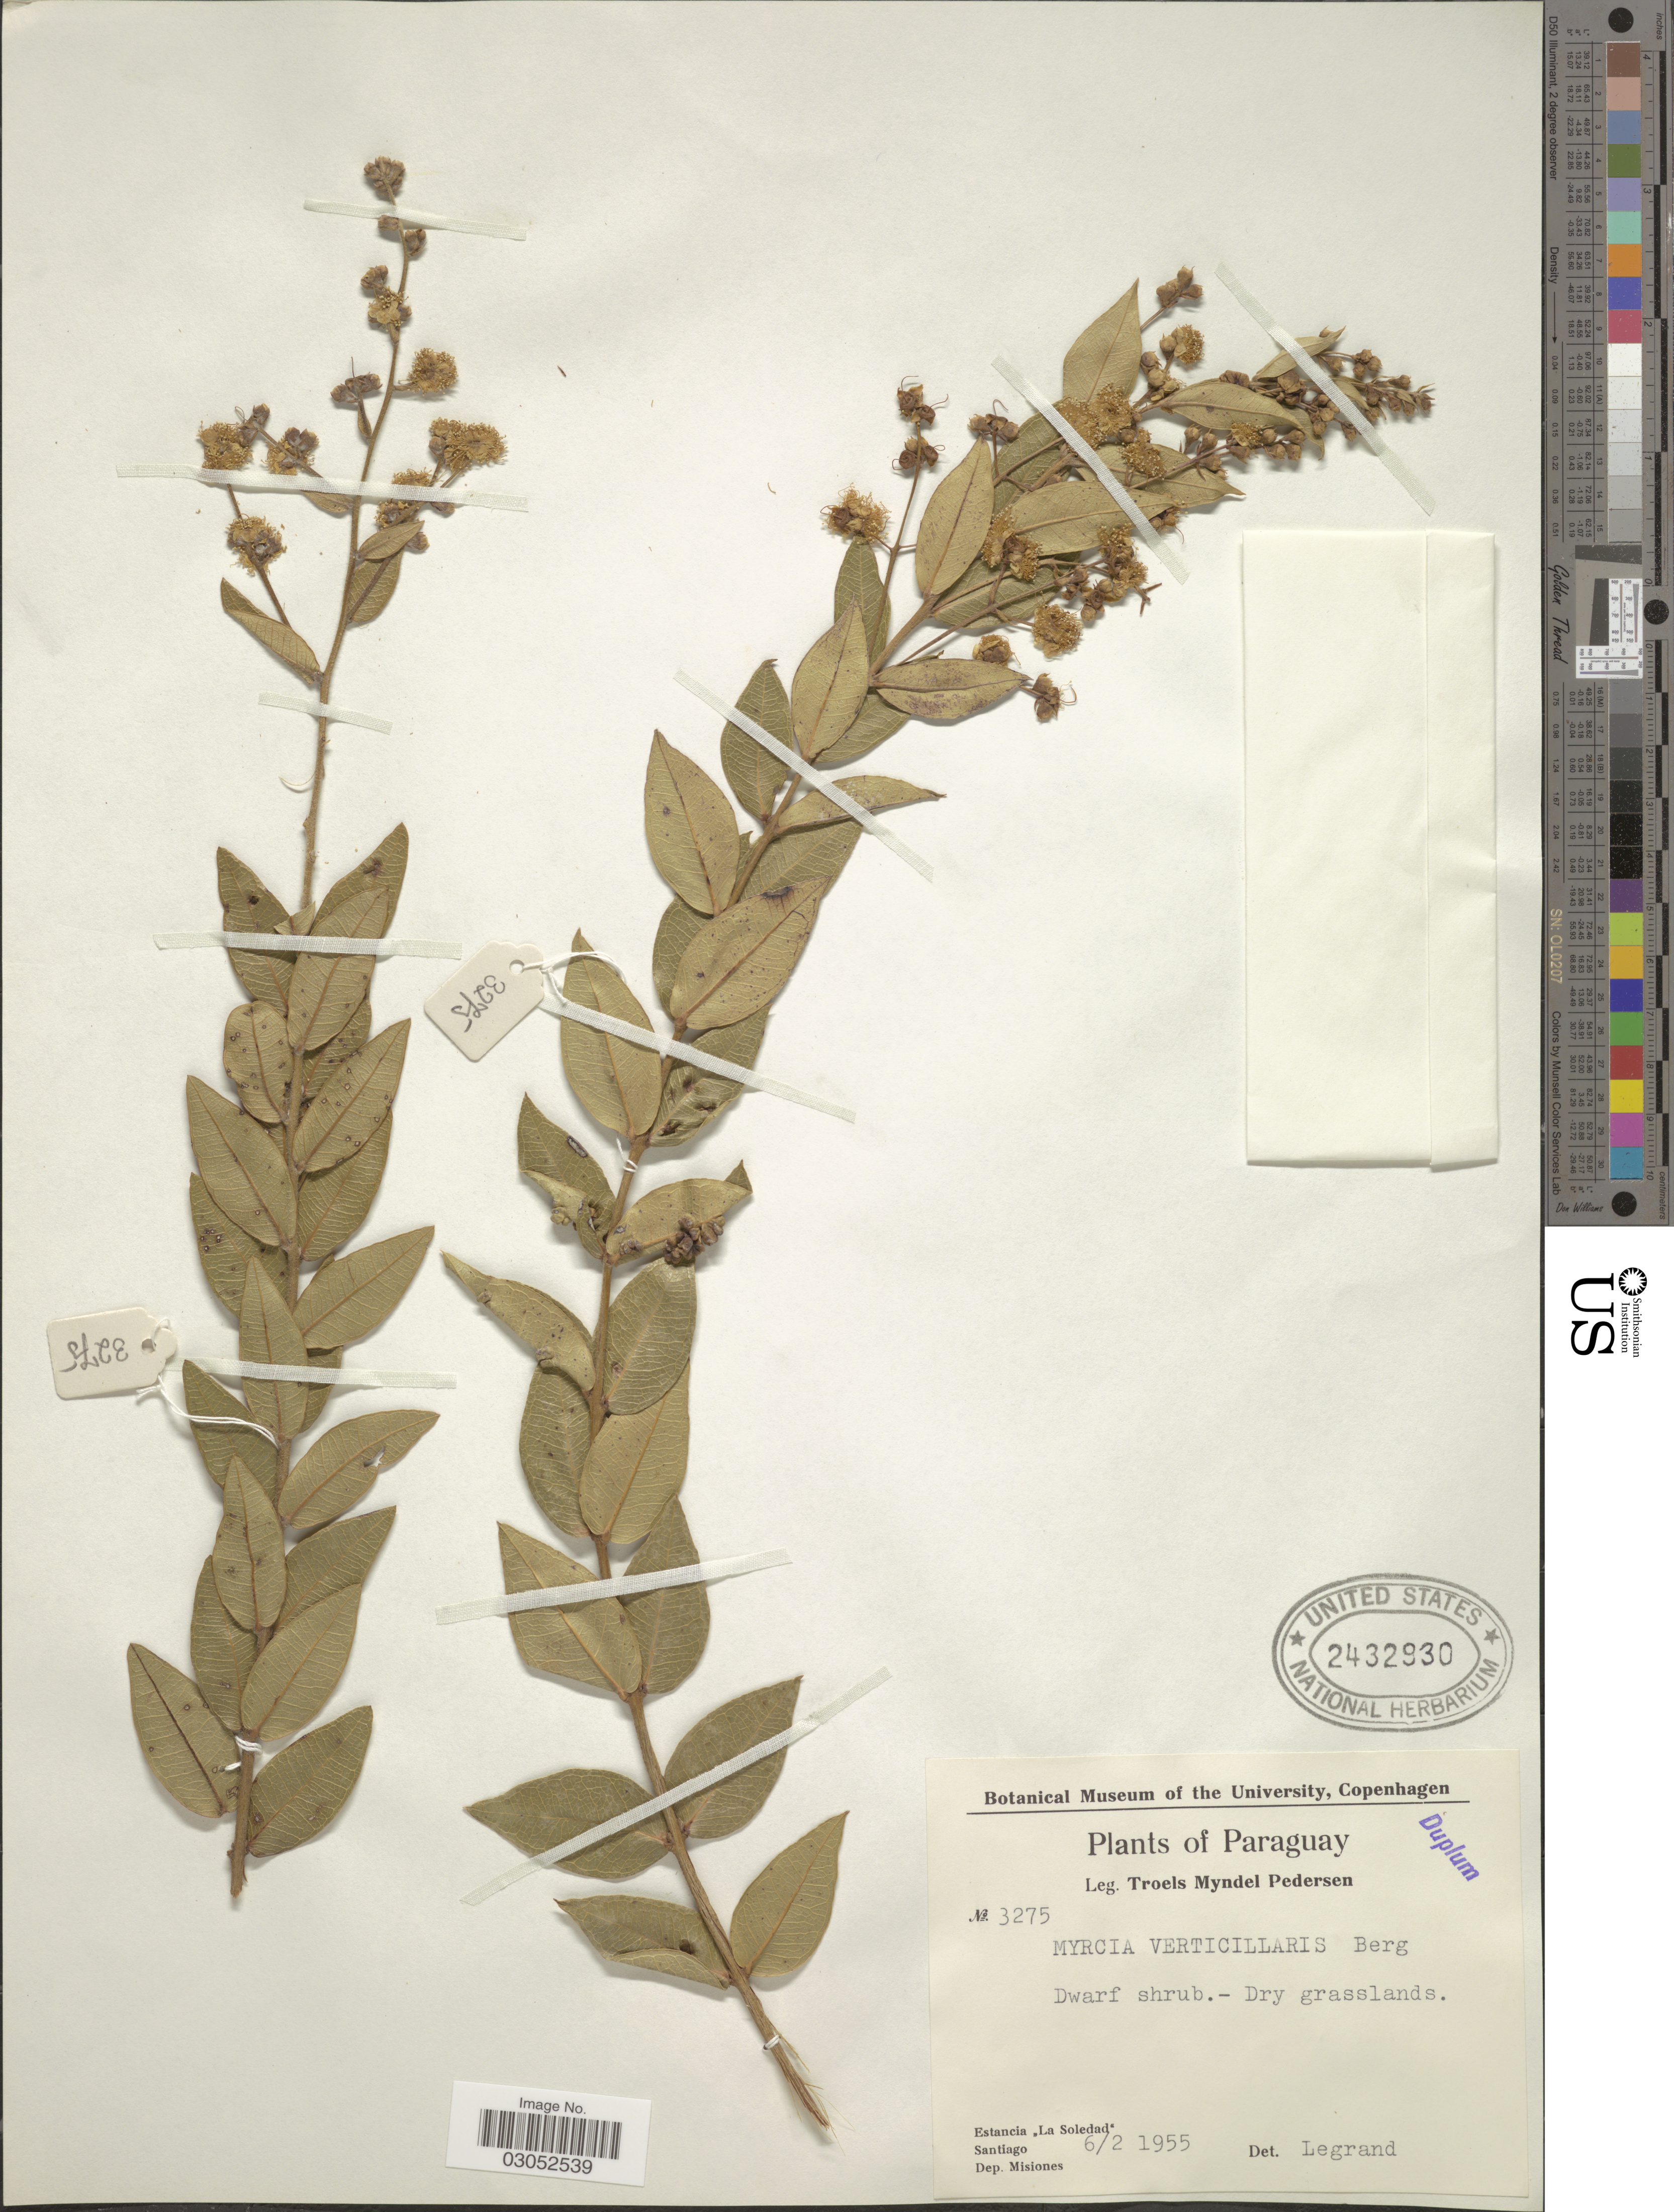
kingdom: Plantae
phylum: Tracheophyta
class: Magnoliopsida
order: Myrtales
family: Myrtaceae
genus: Myrcia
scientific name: Myrcia verticillaris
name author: O. Berg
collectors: T. Pederson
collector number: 3275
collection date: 1955-02-06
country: Paraguay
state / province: Misiones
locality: Estancia "La Soledad". Santiago. Dep. Misiones.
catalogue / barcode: US 2432930